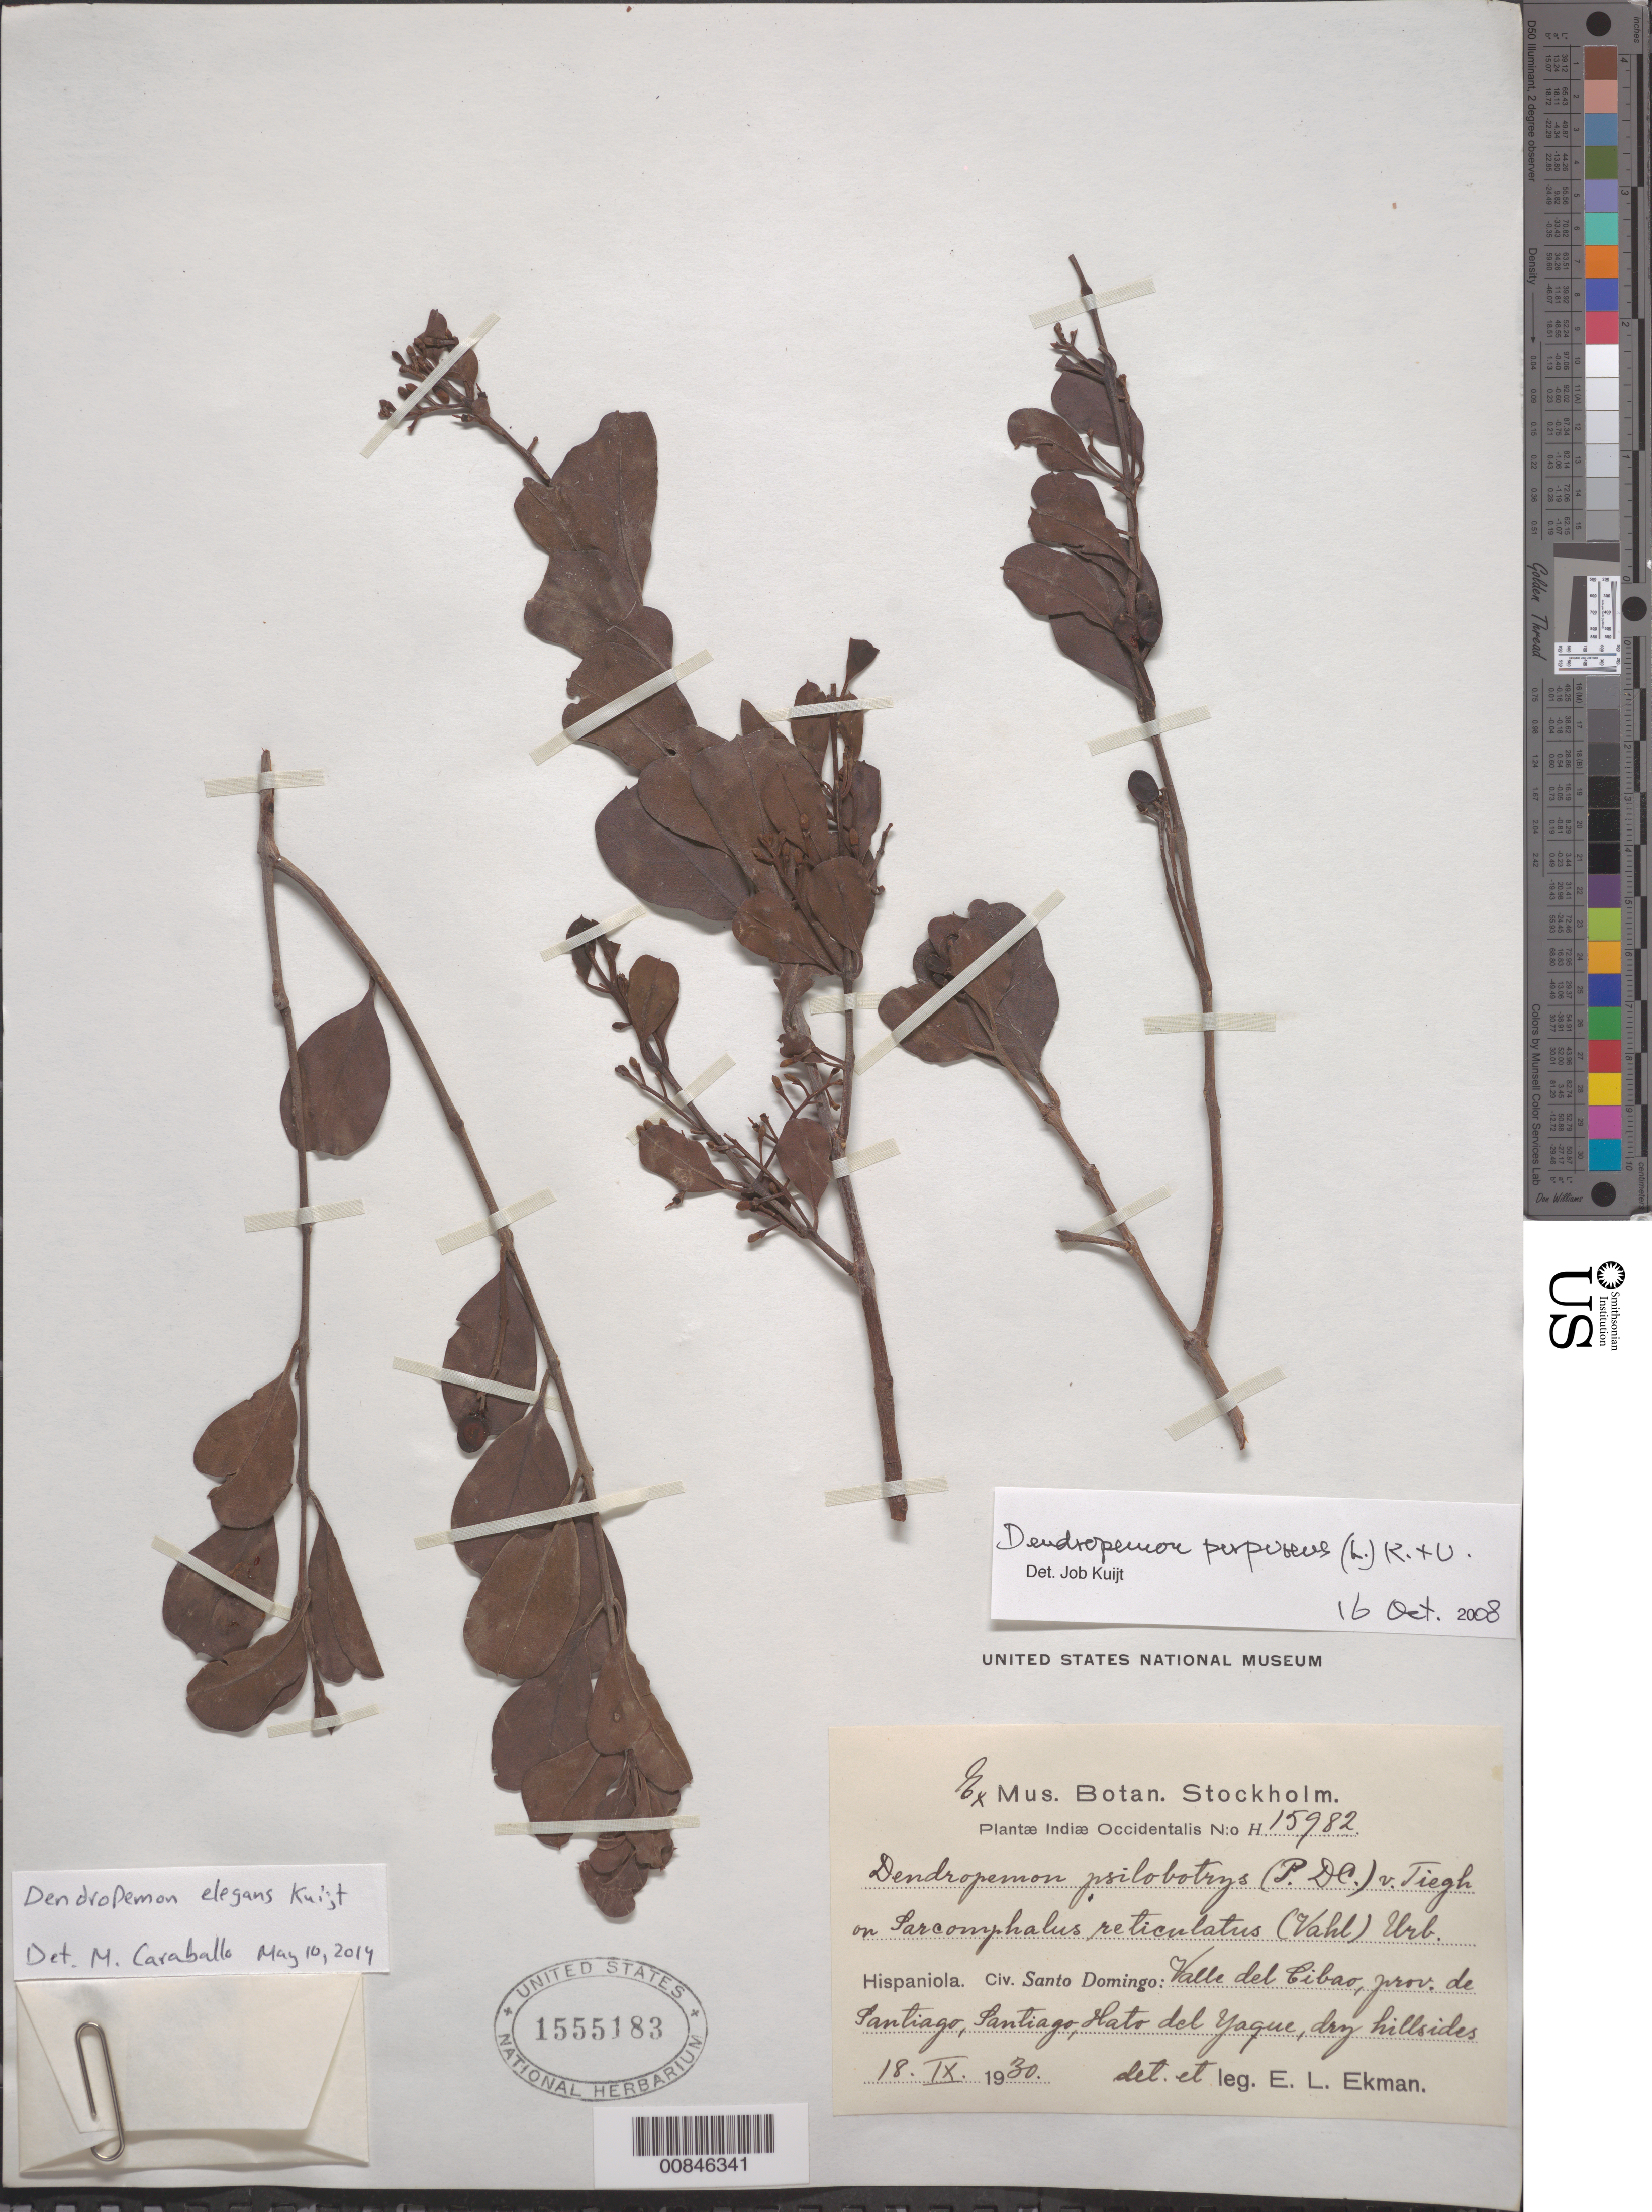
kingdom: Plantae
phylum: Tracheophyta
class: Magnoliopsida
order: Santalales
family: Loranthaceae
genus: Dendropemon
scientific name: Dendropemon elegans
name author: Kuijt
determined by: Caraballo-Ortiz, Marcos A., (MISS), University of Mississippi (UNITED STATES)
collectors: E. L. Ekman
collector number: H 15982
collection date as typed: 18 Sep 1930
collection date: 1930-09-18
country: Dominican Republic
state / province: Santiago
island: Hispaniola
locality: Valle del Cibao, Santiago, Hato del Yaque.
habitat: Dry hillsides. On Sarcomphalus reticulatus (Vahl) Urb.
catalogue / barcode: US 1555183